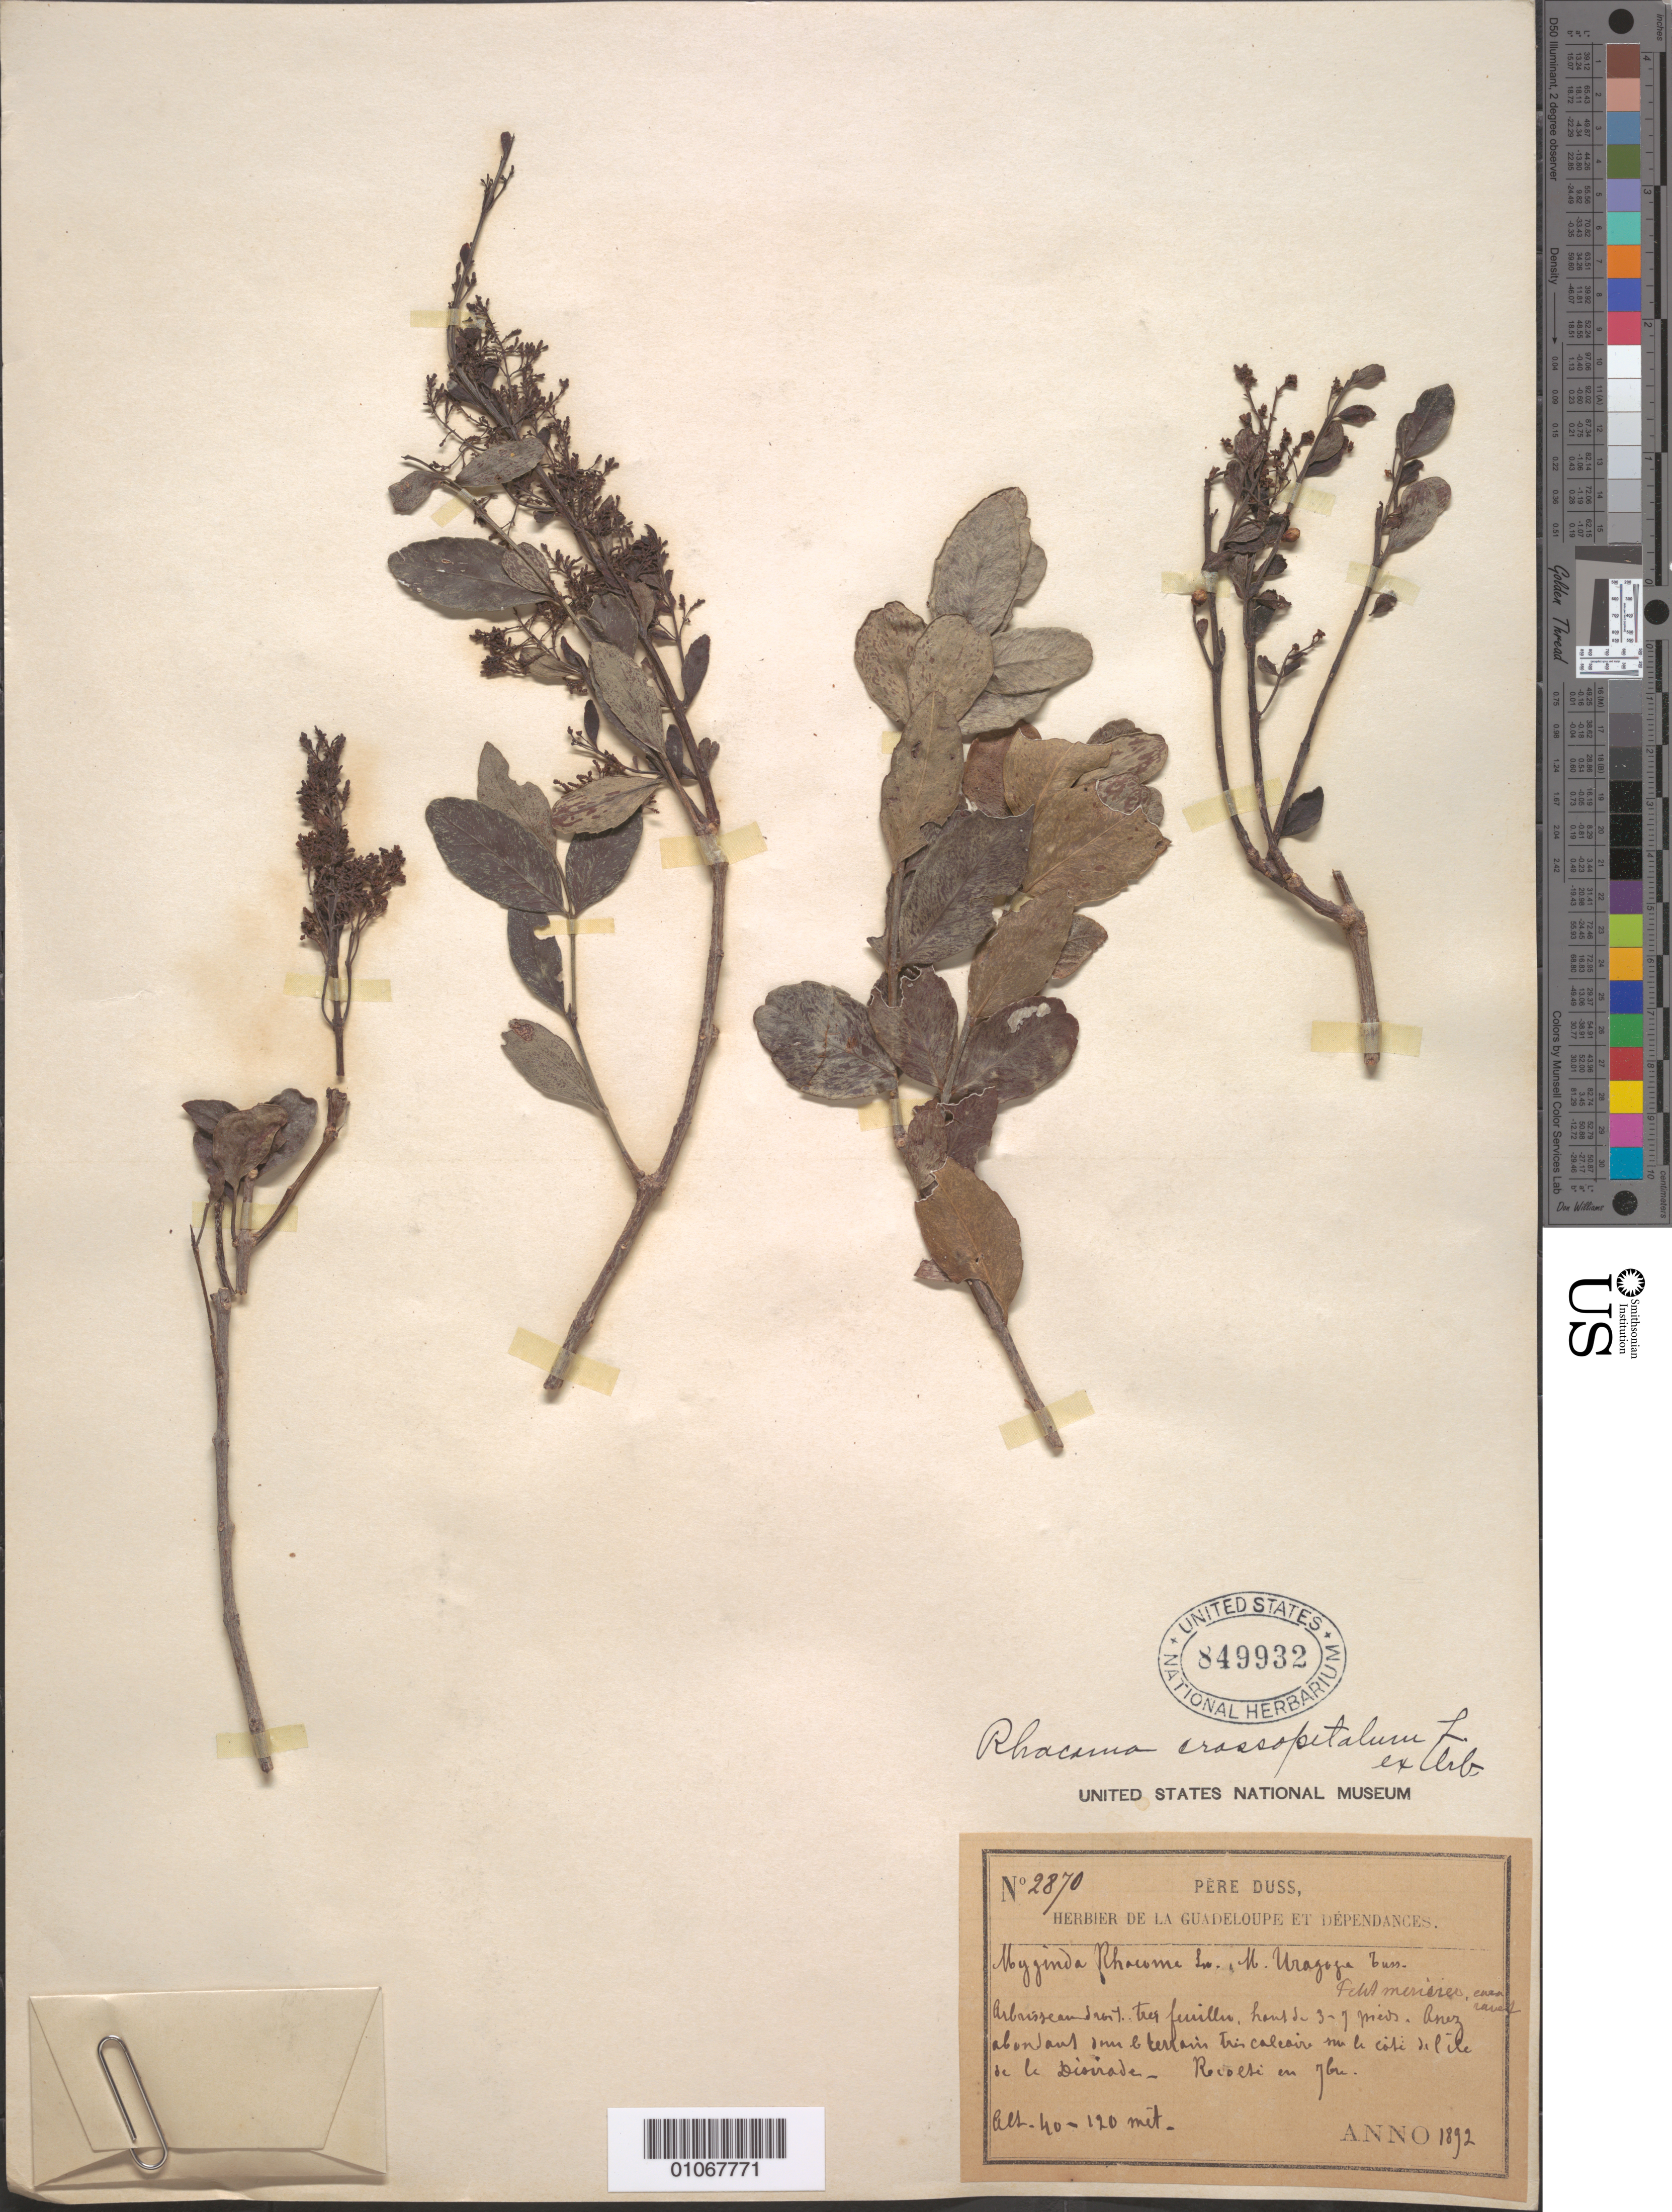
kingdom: Plantae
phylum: Tracheophyta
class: Magnoliopsida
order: Celastrales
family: Celastraceae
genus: Crossopetalum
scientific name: Crossopetalum rhacoma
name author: Crantz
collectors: Père Duss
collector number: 2870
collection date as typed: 01 Mar 1892 to 31 Dec 1892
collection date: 1892-03-01/1892-12-31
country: Guadeloupe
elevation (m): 40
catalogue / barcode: US 849932